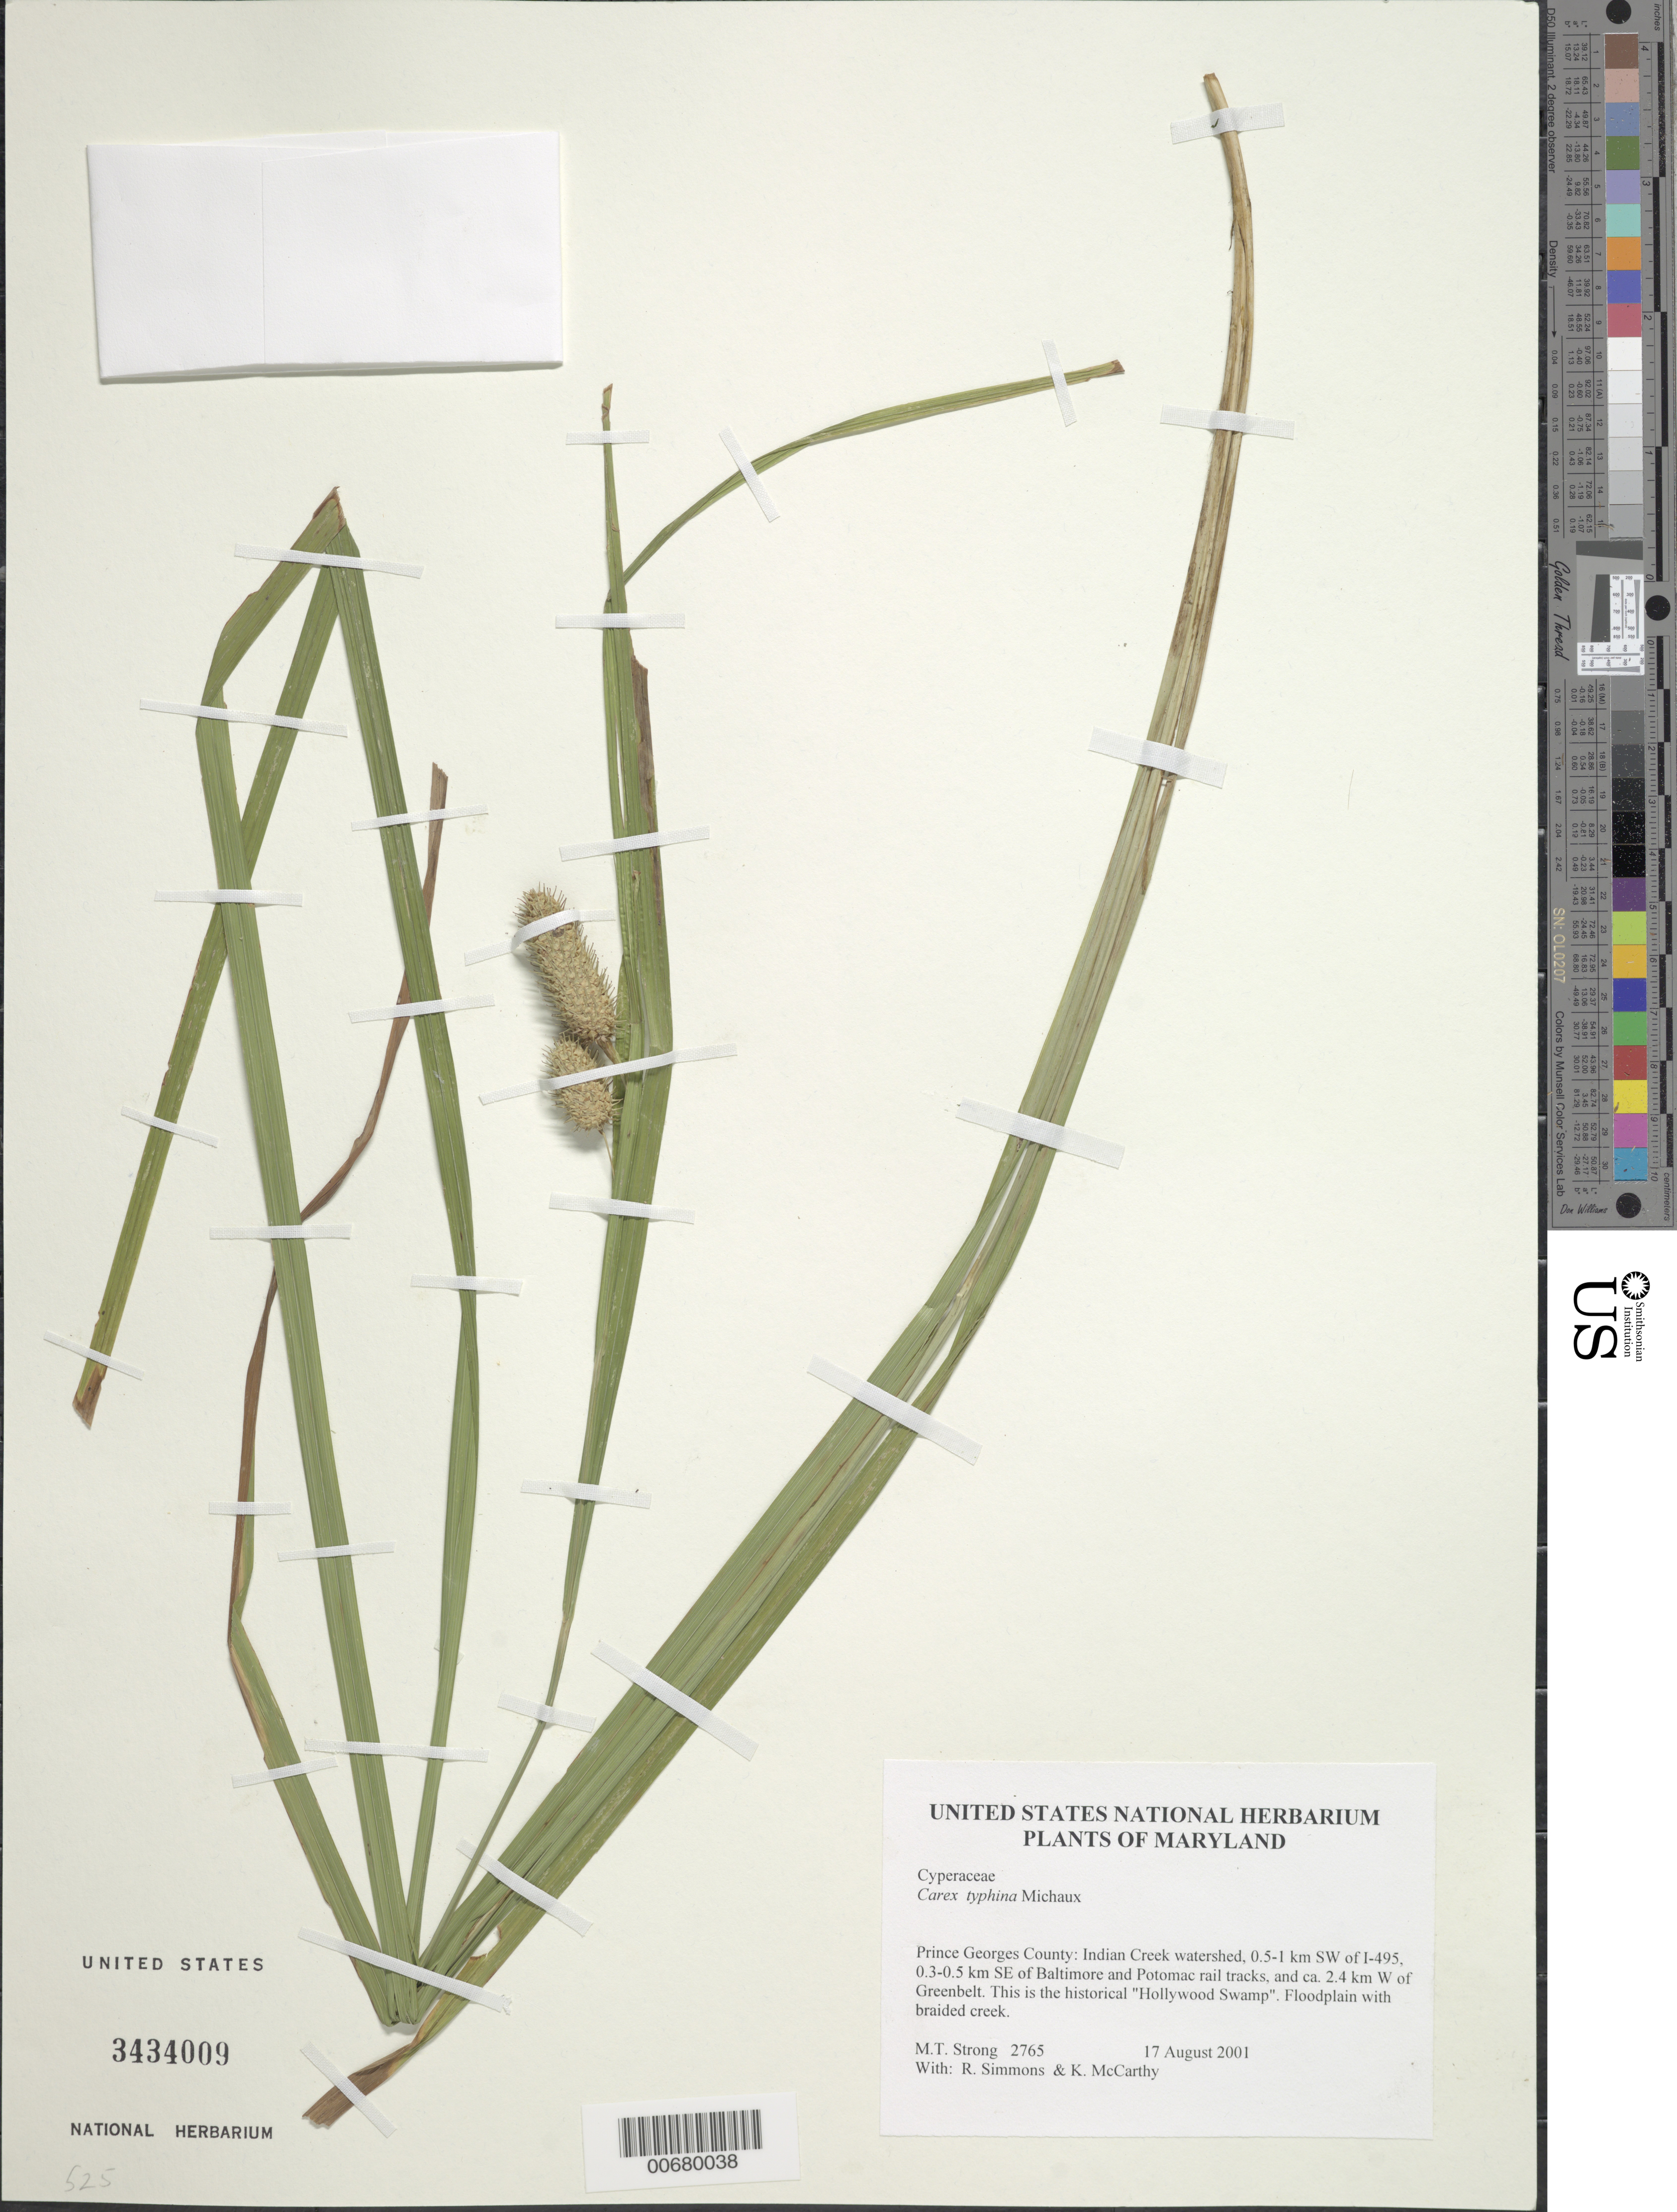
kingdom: Plantae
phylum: Tracheophyta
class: Liliopsida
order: Poales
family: Cyperaceae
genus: Carex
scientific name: Carex typhina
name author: Michx.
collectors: M. T. Strong, R. Simmons & K. McCarthy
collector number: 2765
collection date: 2001-08-17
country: United States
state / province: Maryland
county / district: Prince George's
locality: Prince Georges County: Indian Creek watershed, 0.5-1 km SW of I-495, 0.3-0.5 km SE of Baltimore and Potomac rail tracks, and 2.4 km W of Greenbelt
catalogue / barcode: US 3434009